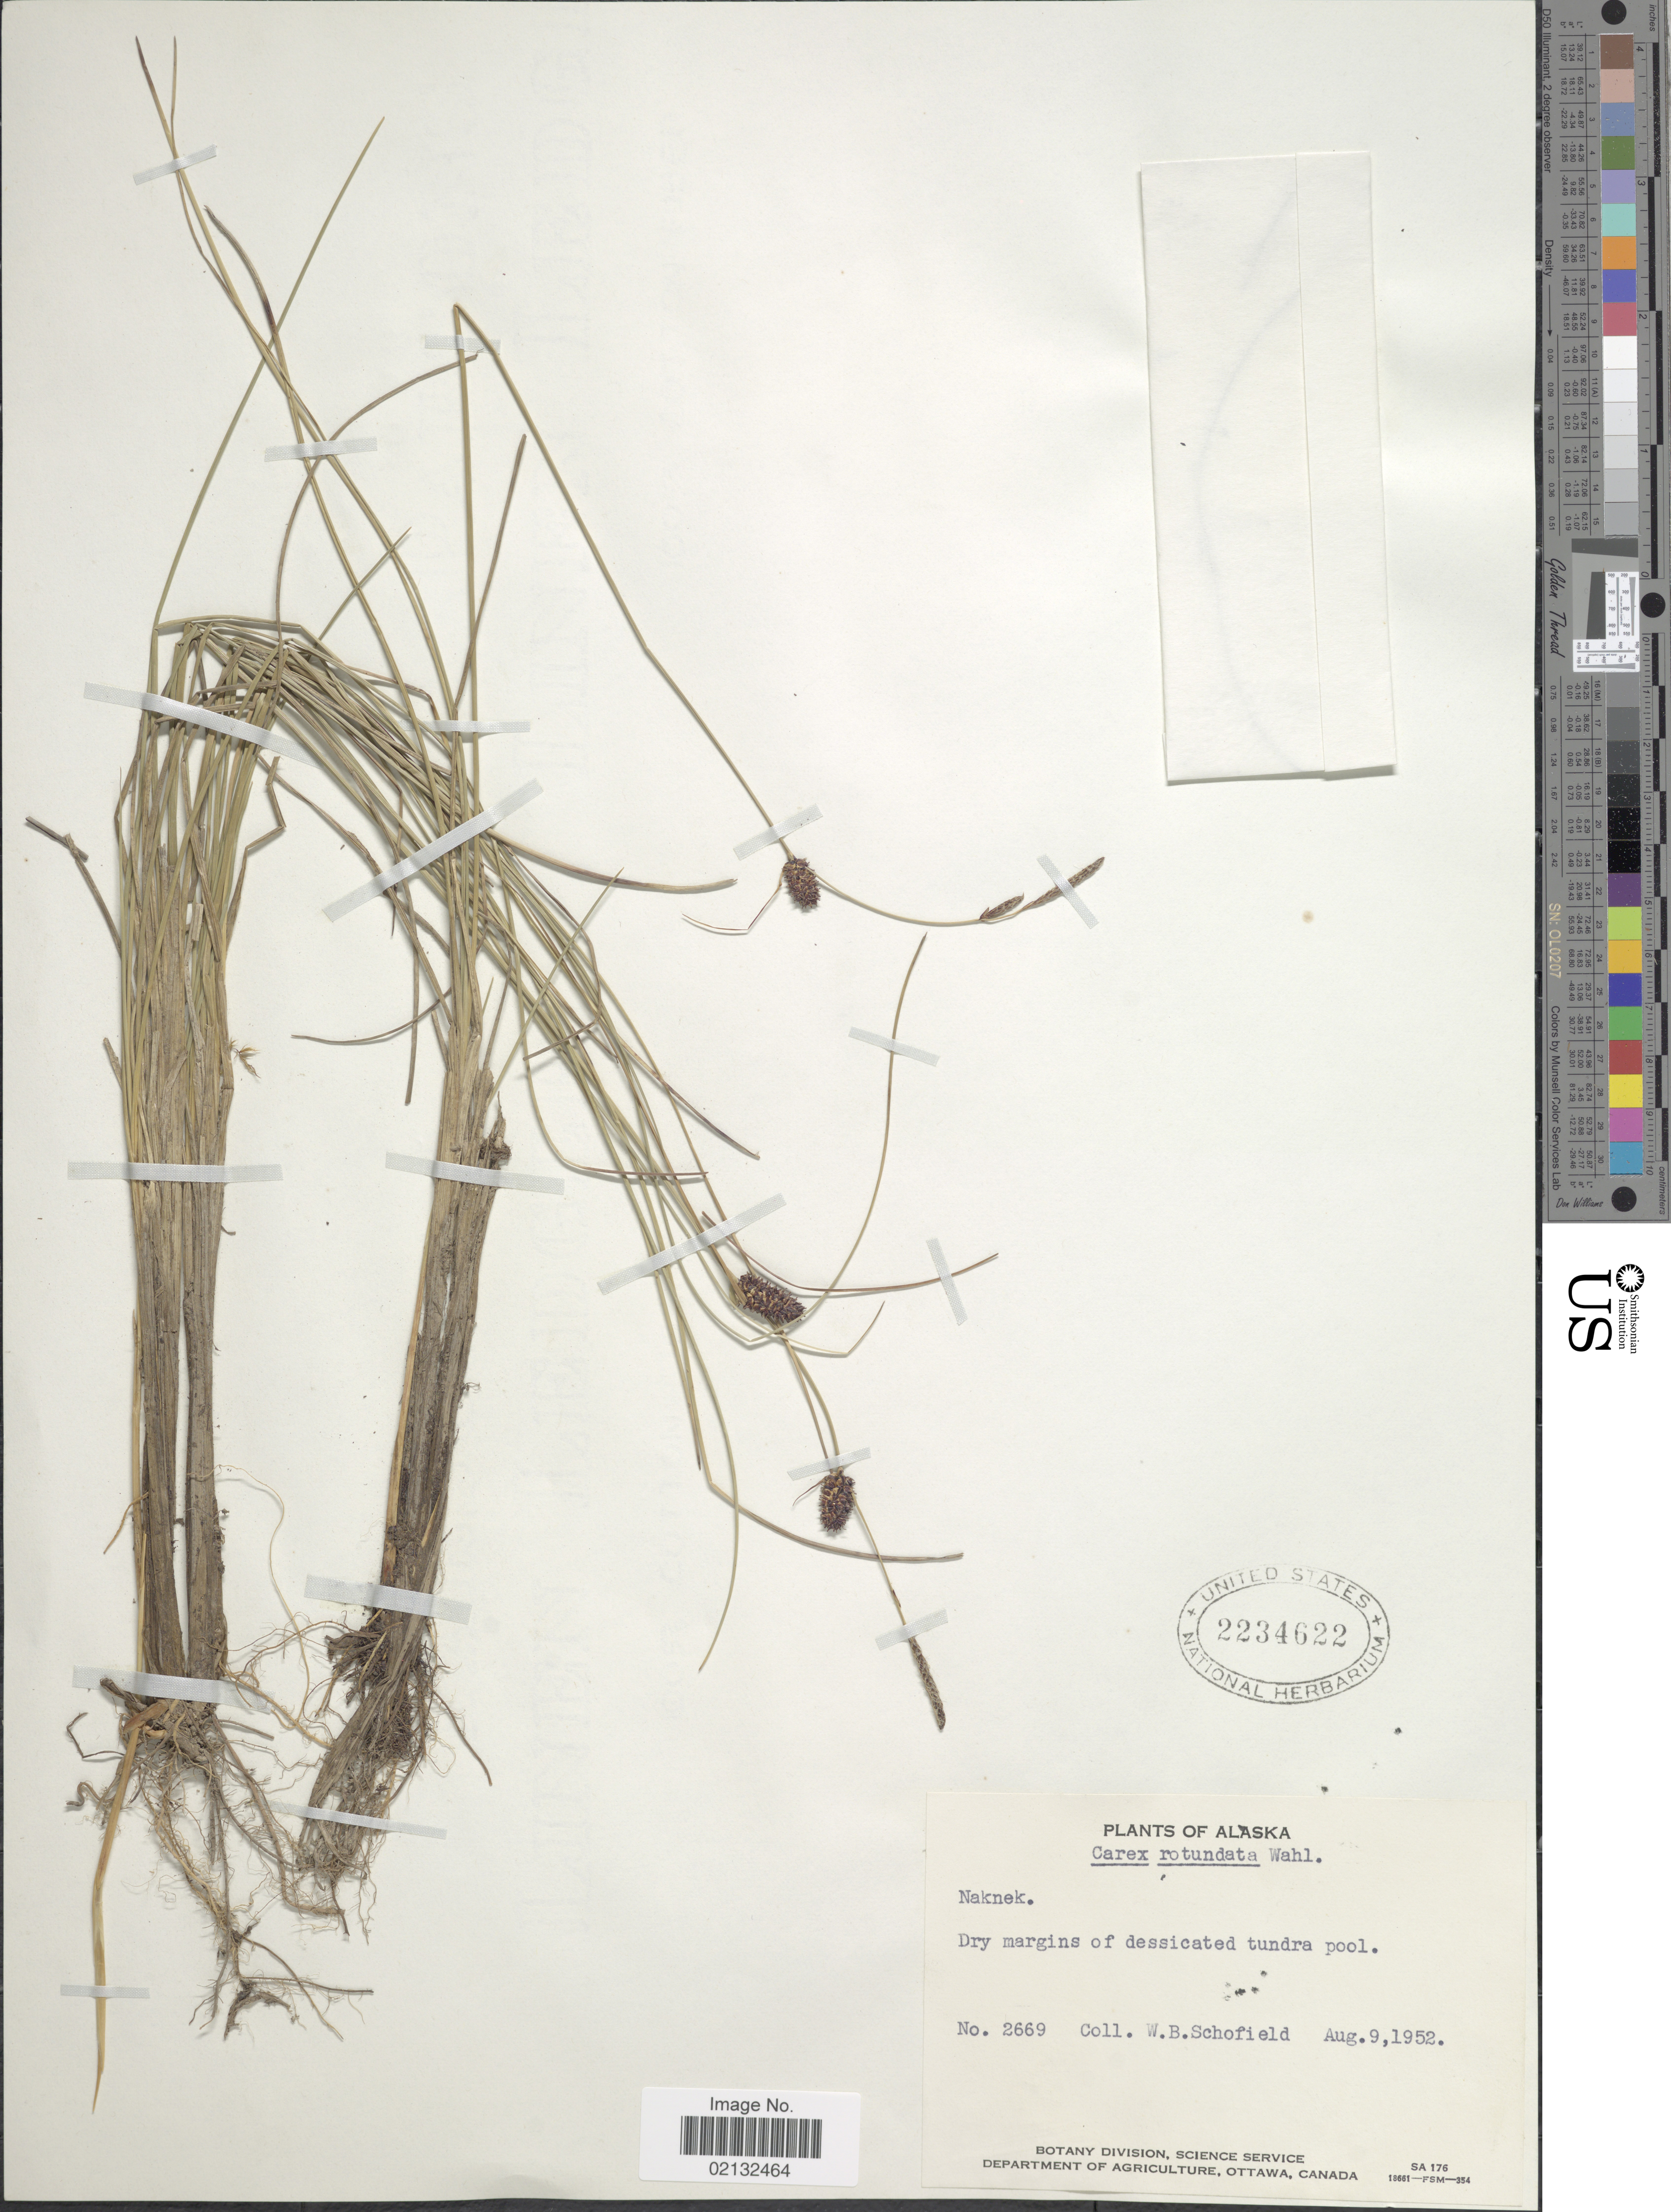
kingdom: Plantae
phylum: Tracheophyta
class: Liliopsida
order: Poales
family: Cyperaceae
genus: Carex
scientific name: Carex rotundata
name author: Wahlenb.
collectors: W. Schofield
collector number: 2669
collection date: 1952-08-09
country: United States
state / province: Alaska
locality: Naknek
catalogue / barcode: US 2234622